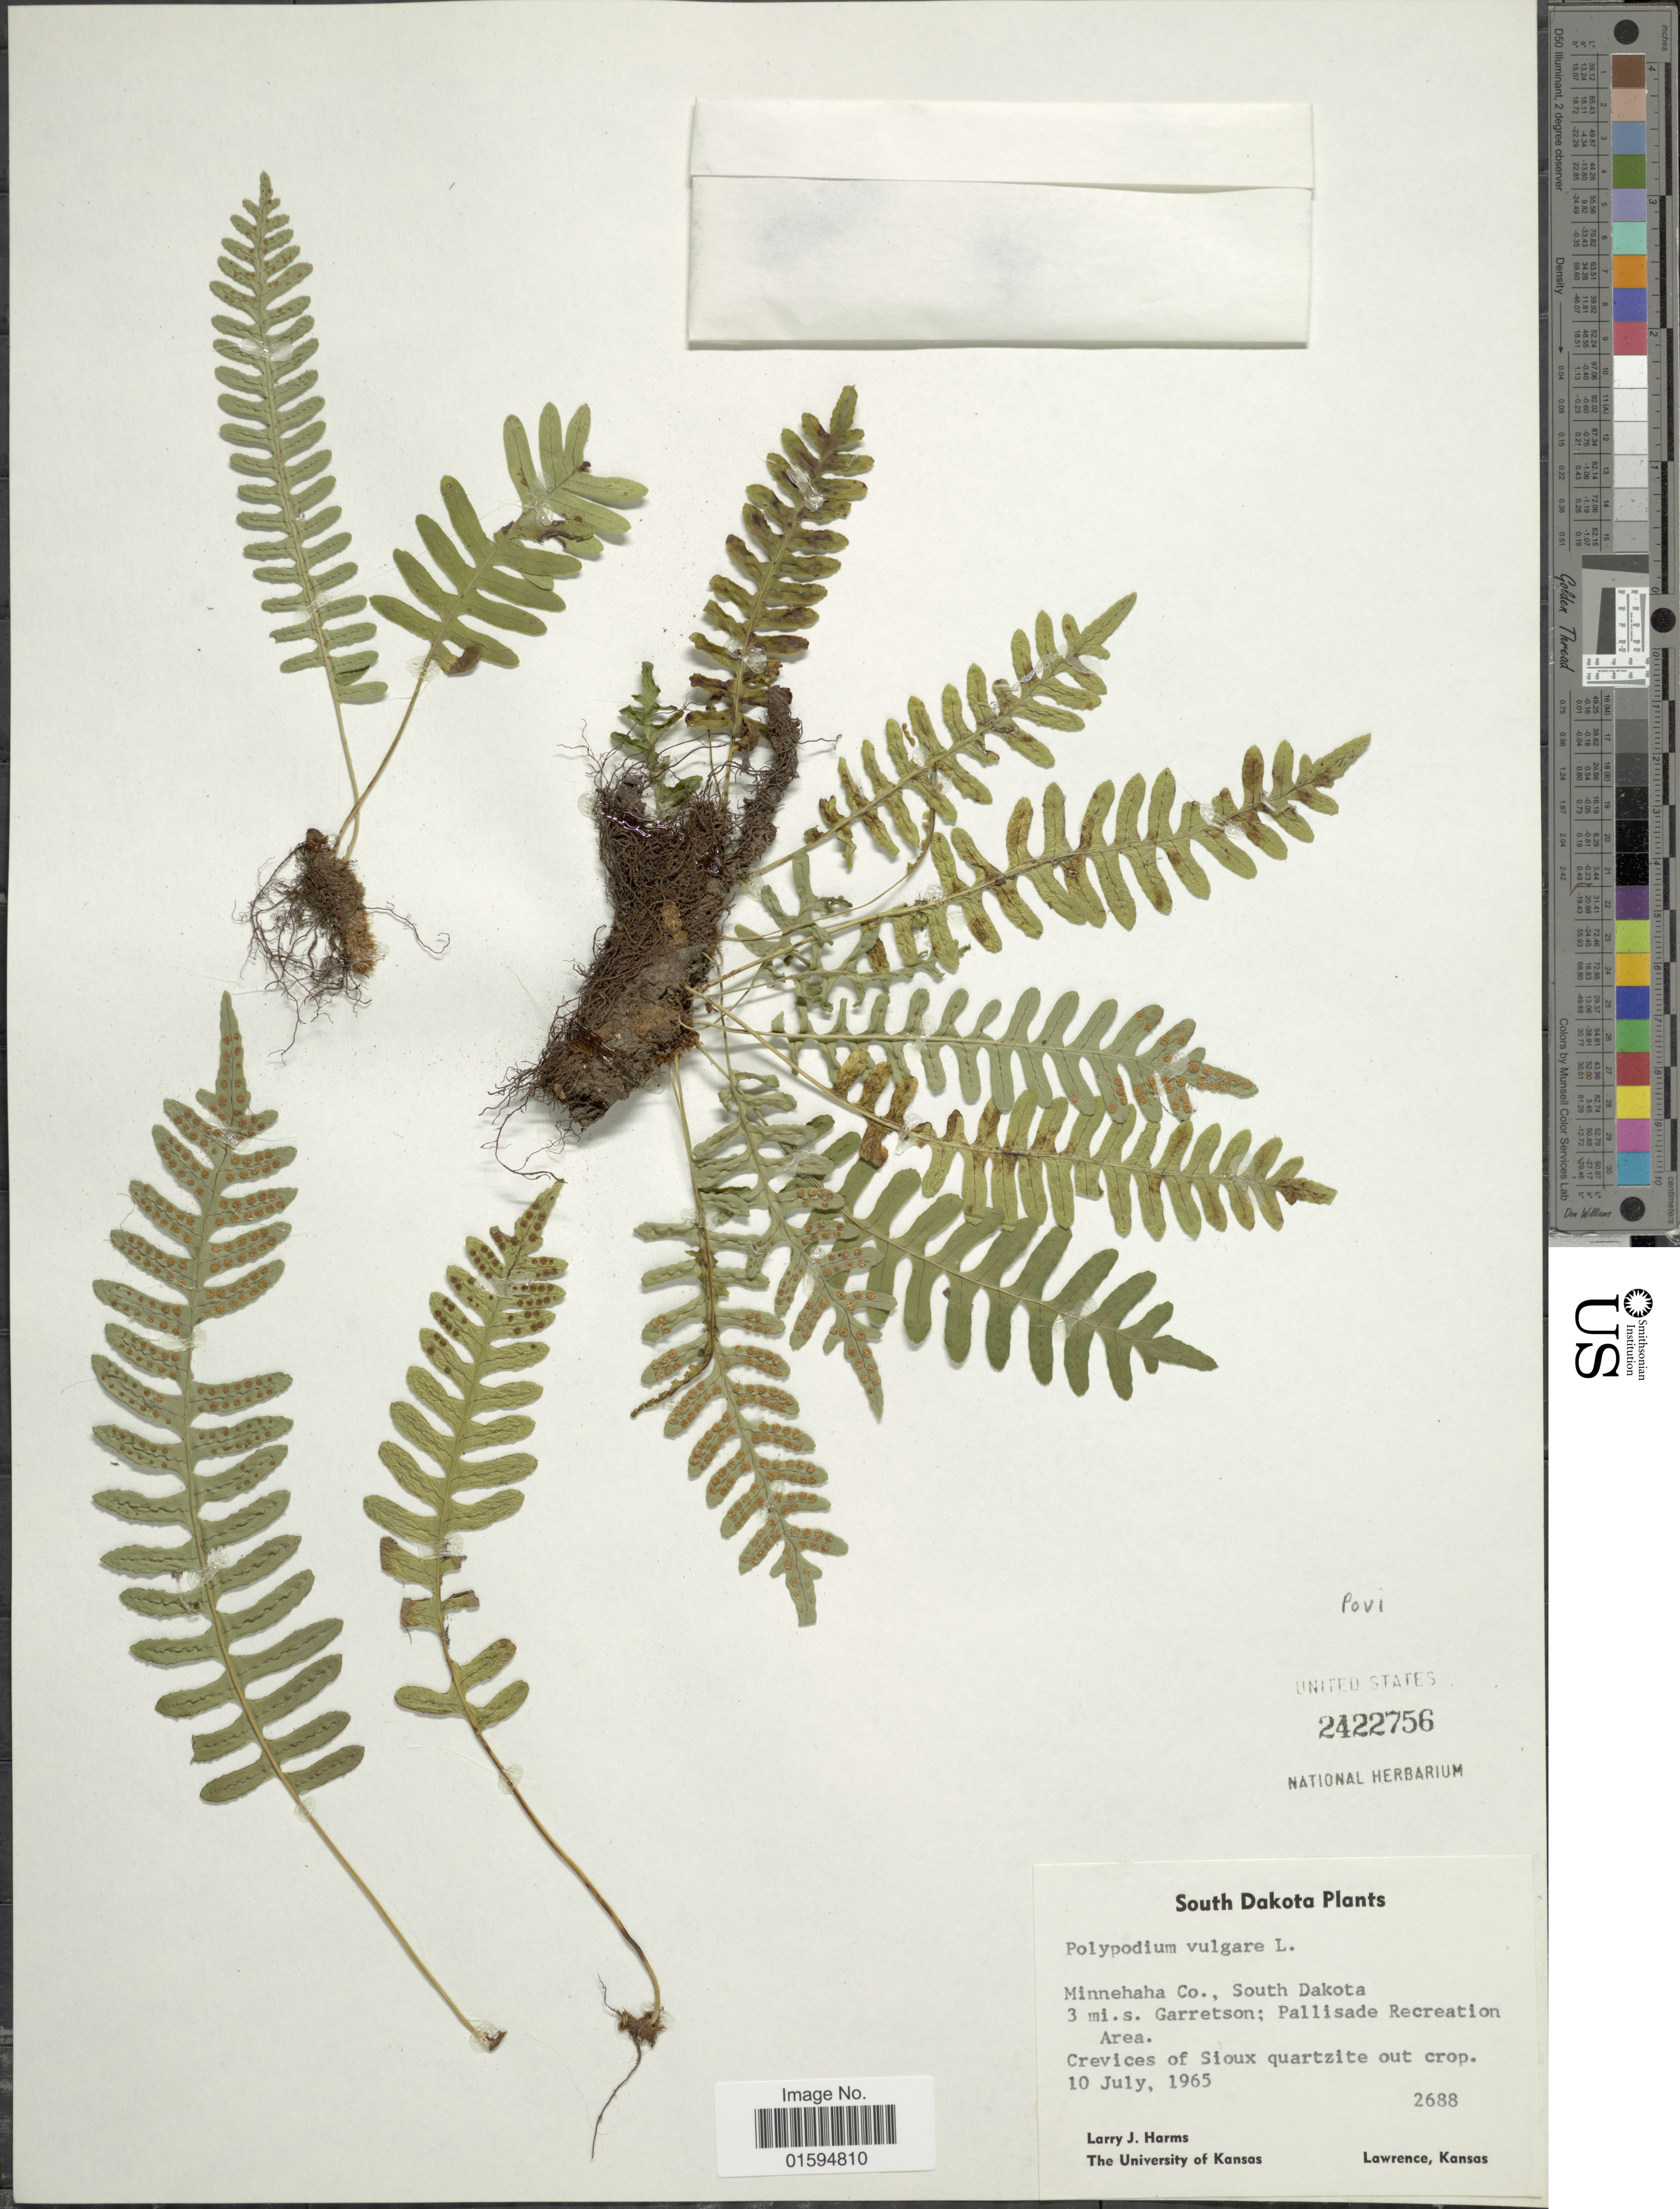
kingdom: Plantae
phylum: Tracheophyta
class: Polypodiopsida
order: Polypodiales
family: Polypodiaceae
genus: Polypodium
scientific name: Polypodium virginianum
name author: L.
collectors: L. Harms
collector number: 2688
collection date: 1965-07-10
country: United States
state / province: South Dakota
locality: Minnehaha co, South Dakota 3 mi s. Garretson, Pallisade Recreation Area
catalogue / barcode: US 2422756